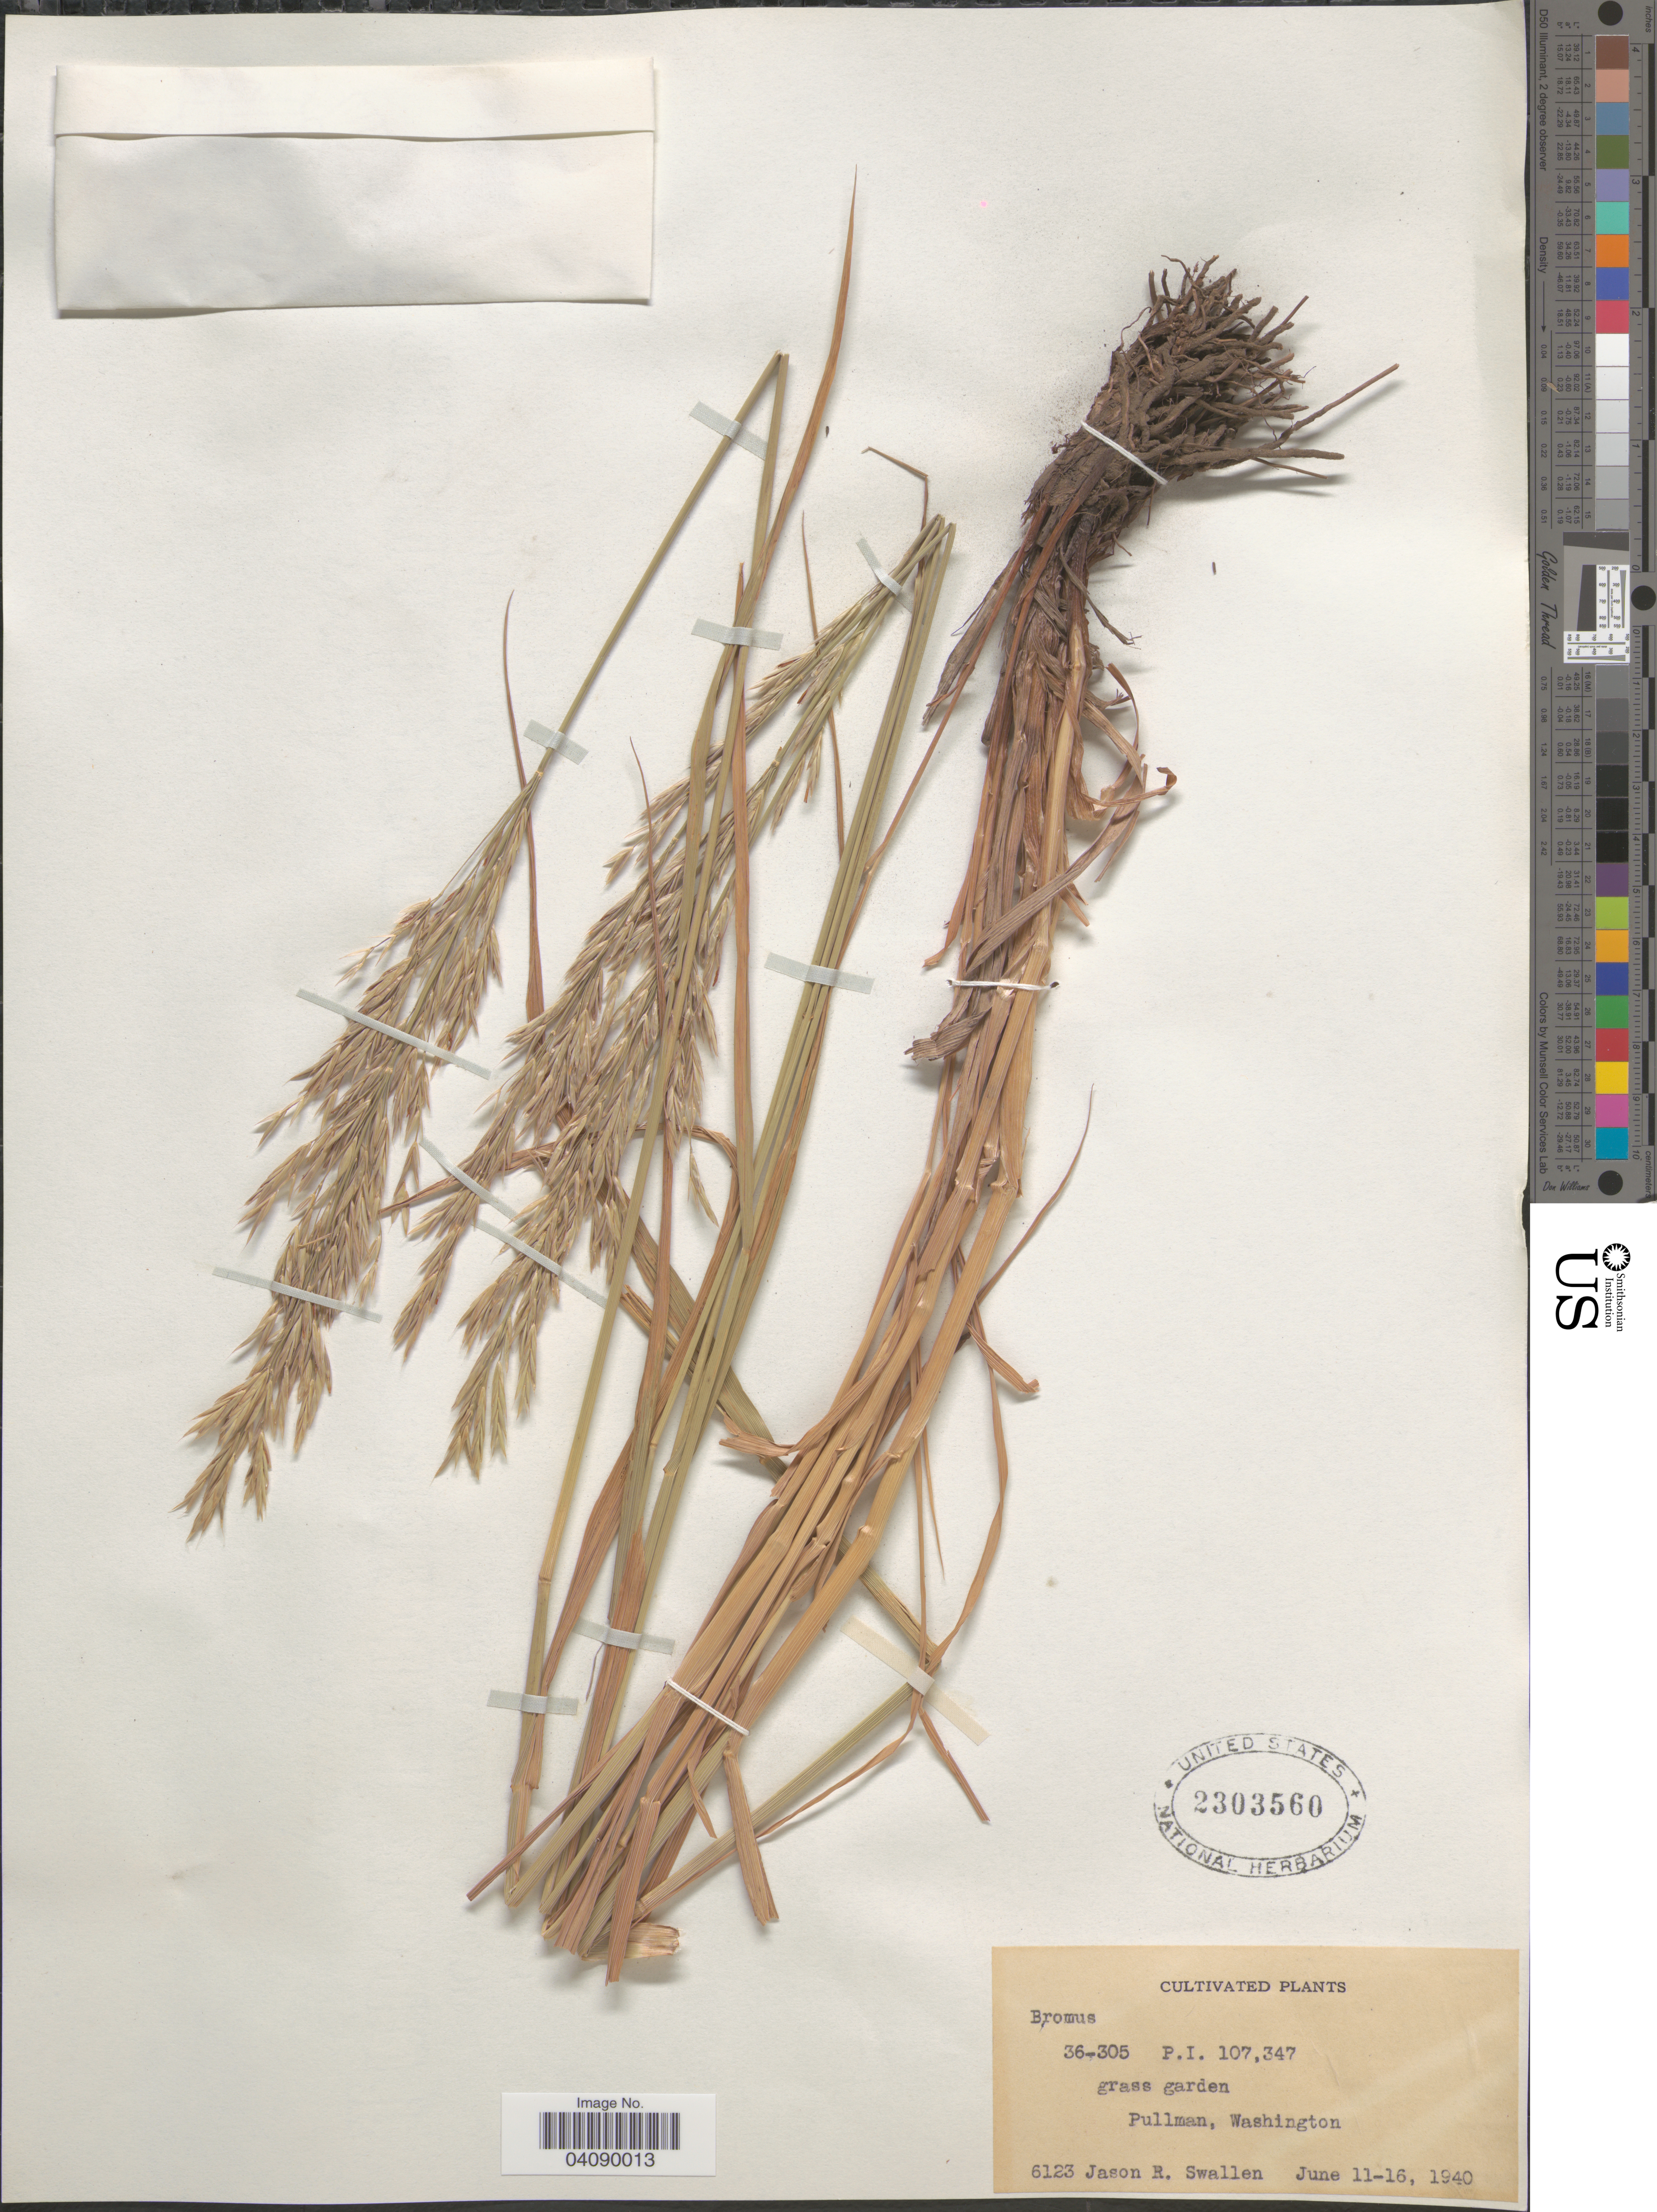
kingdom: Plantae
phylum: Tracheophyta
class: Liliopsida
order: Poales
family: Poaceae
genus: Bromus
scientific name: Bromus sp.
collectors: J. R. Swallen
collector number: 6123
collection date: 1940-06-11/1940-06-16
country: United States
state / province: Washington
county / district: Whitman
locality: Grass garden. Pullman.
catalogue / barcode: US 2303560